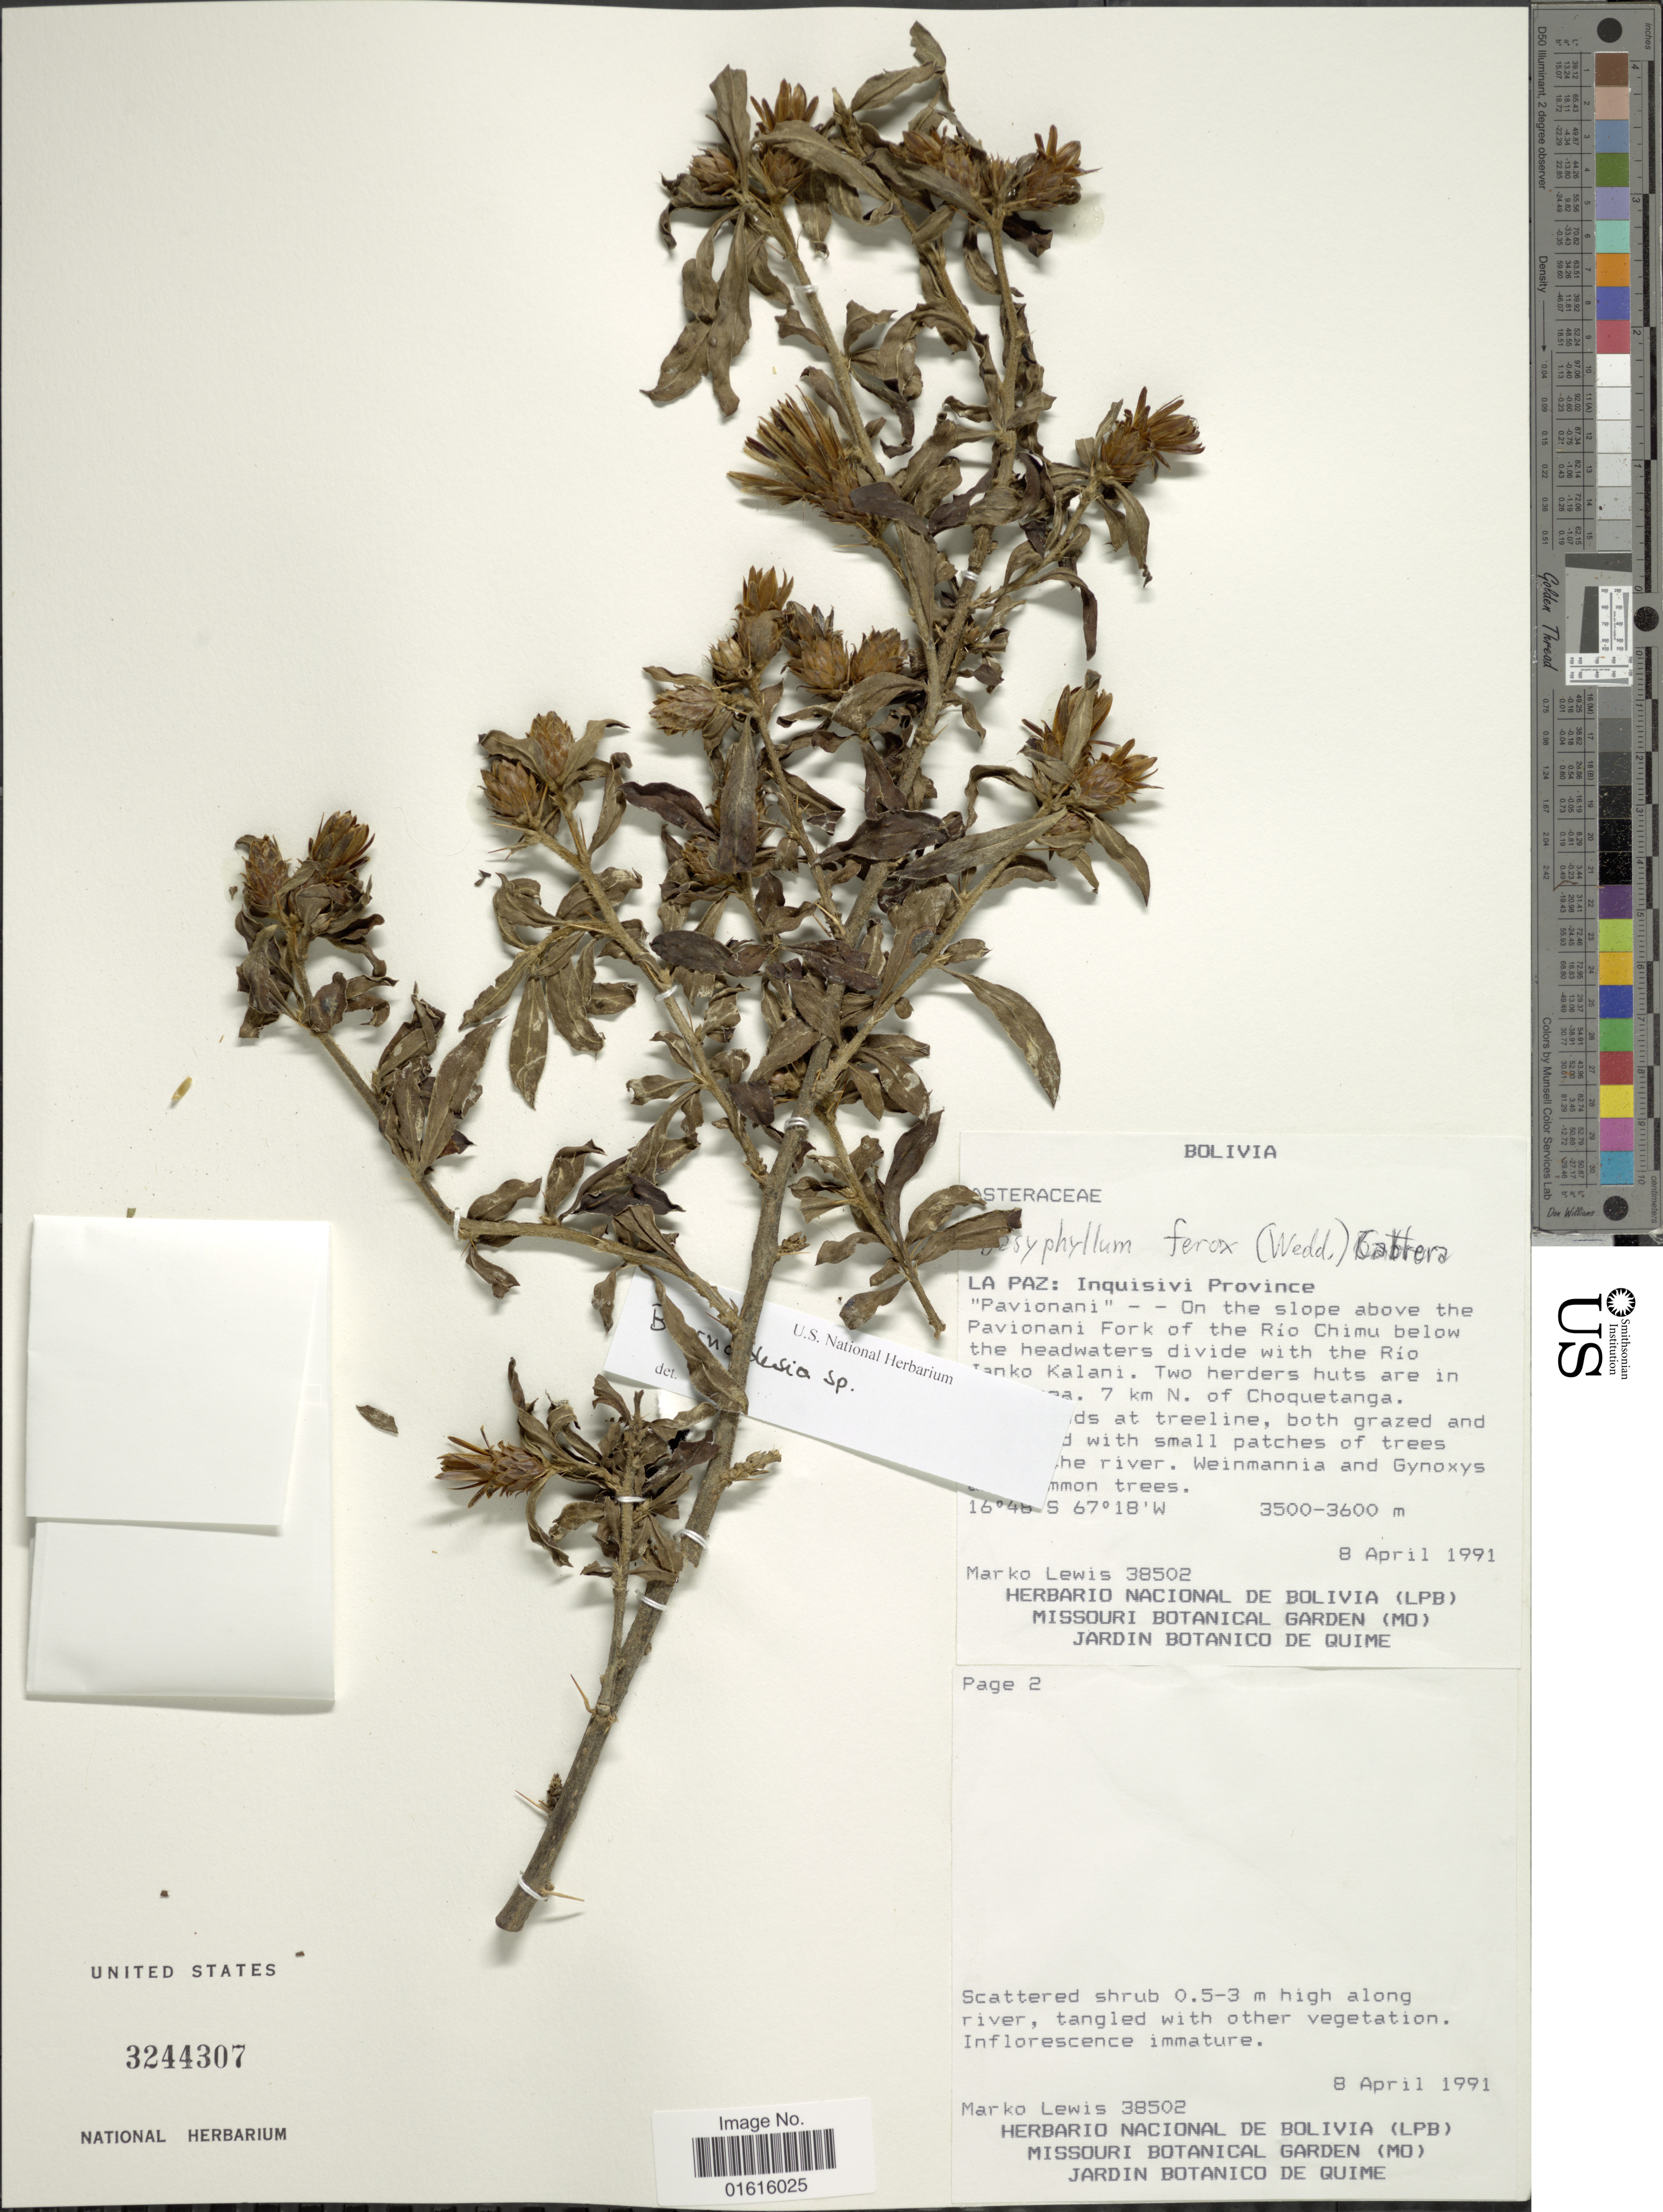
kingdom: Plantae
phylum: Tracheophyta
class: Magnoliopsida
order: Asterales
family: Asteraceae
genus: Barnadesia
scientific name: Barnadesia sp.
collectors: M. A. Lewis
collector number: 38502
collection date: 1991-04-08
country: Bolivia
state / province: La Paz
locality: Inquisivi Province, "Pavionani" - on the slope above the Pavionani Fork of the Rio Chimu below the headwaters divide with the Rio in [illegible text]. 7 km N of Choquetanga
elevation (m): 3500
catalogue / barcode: US 3244307